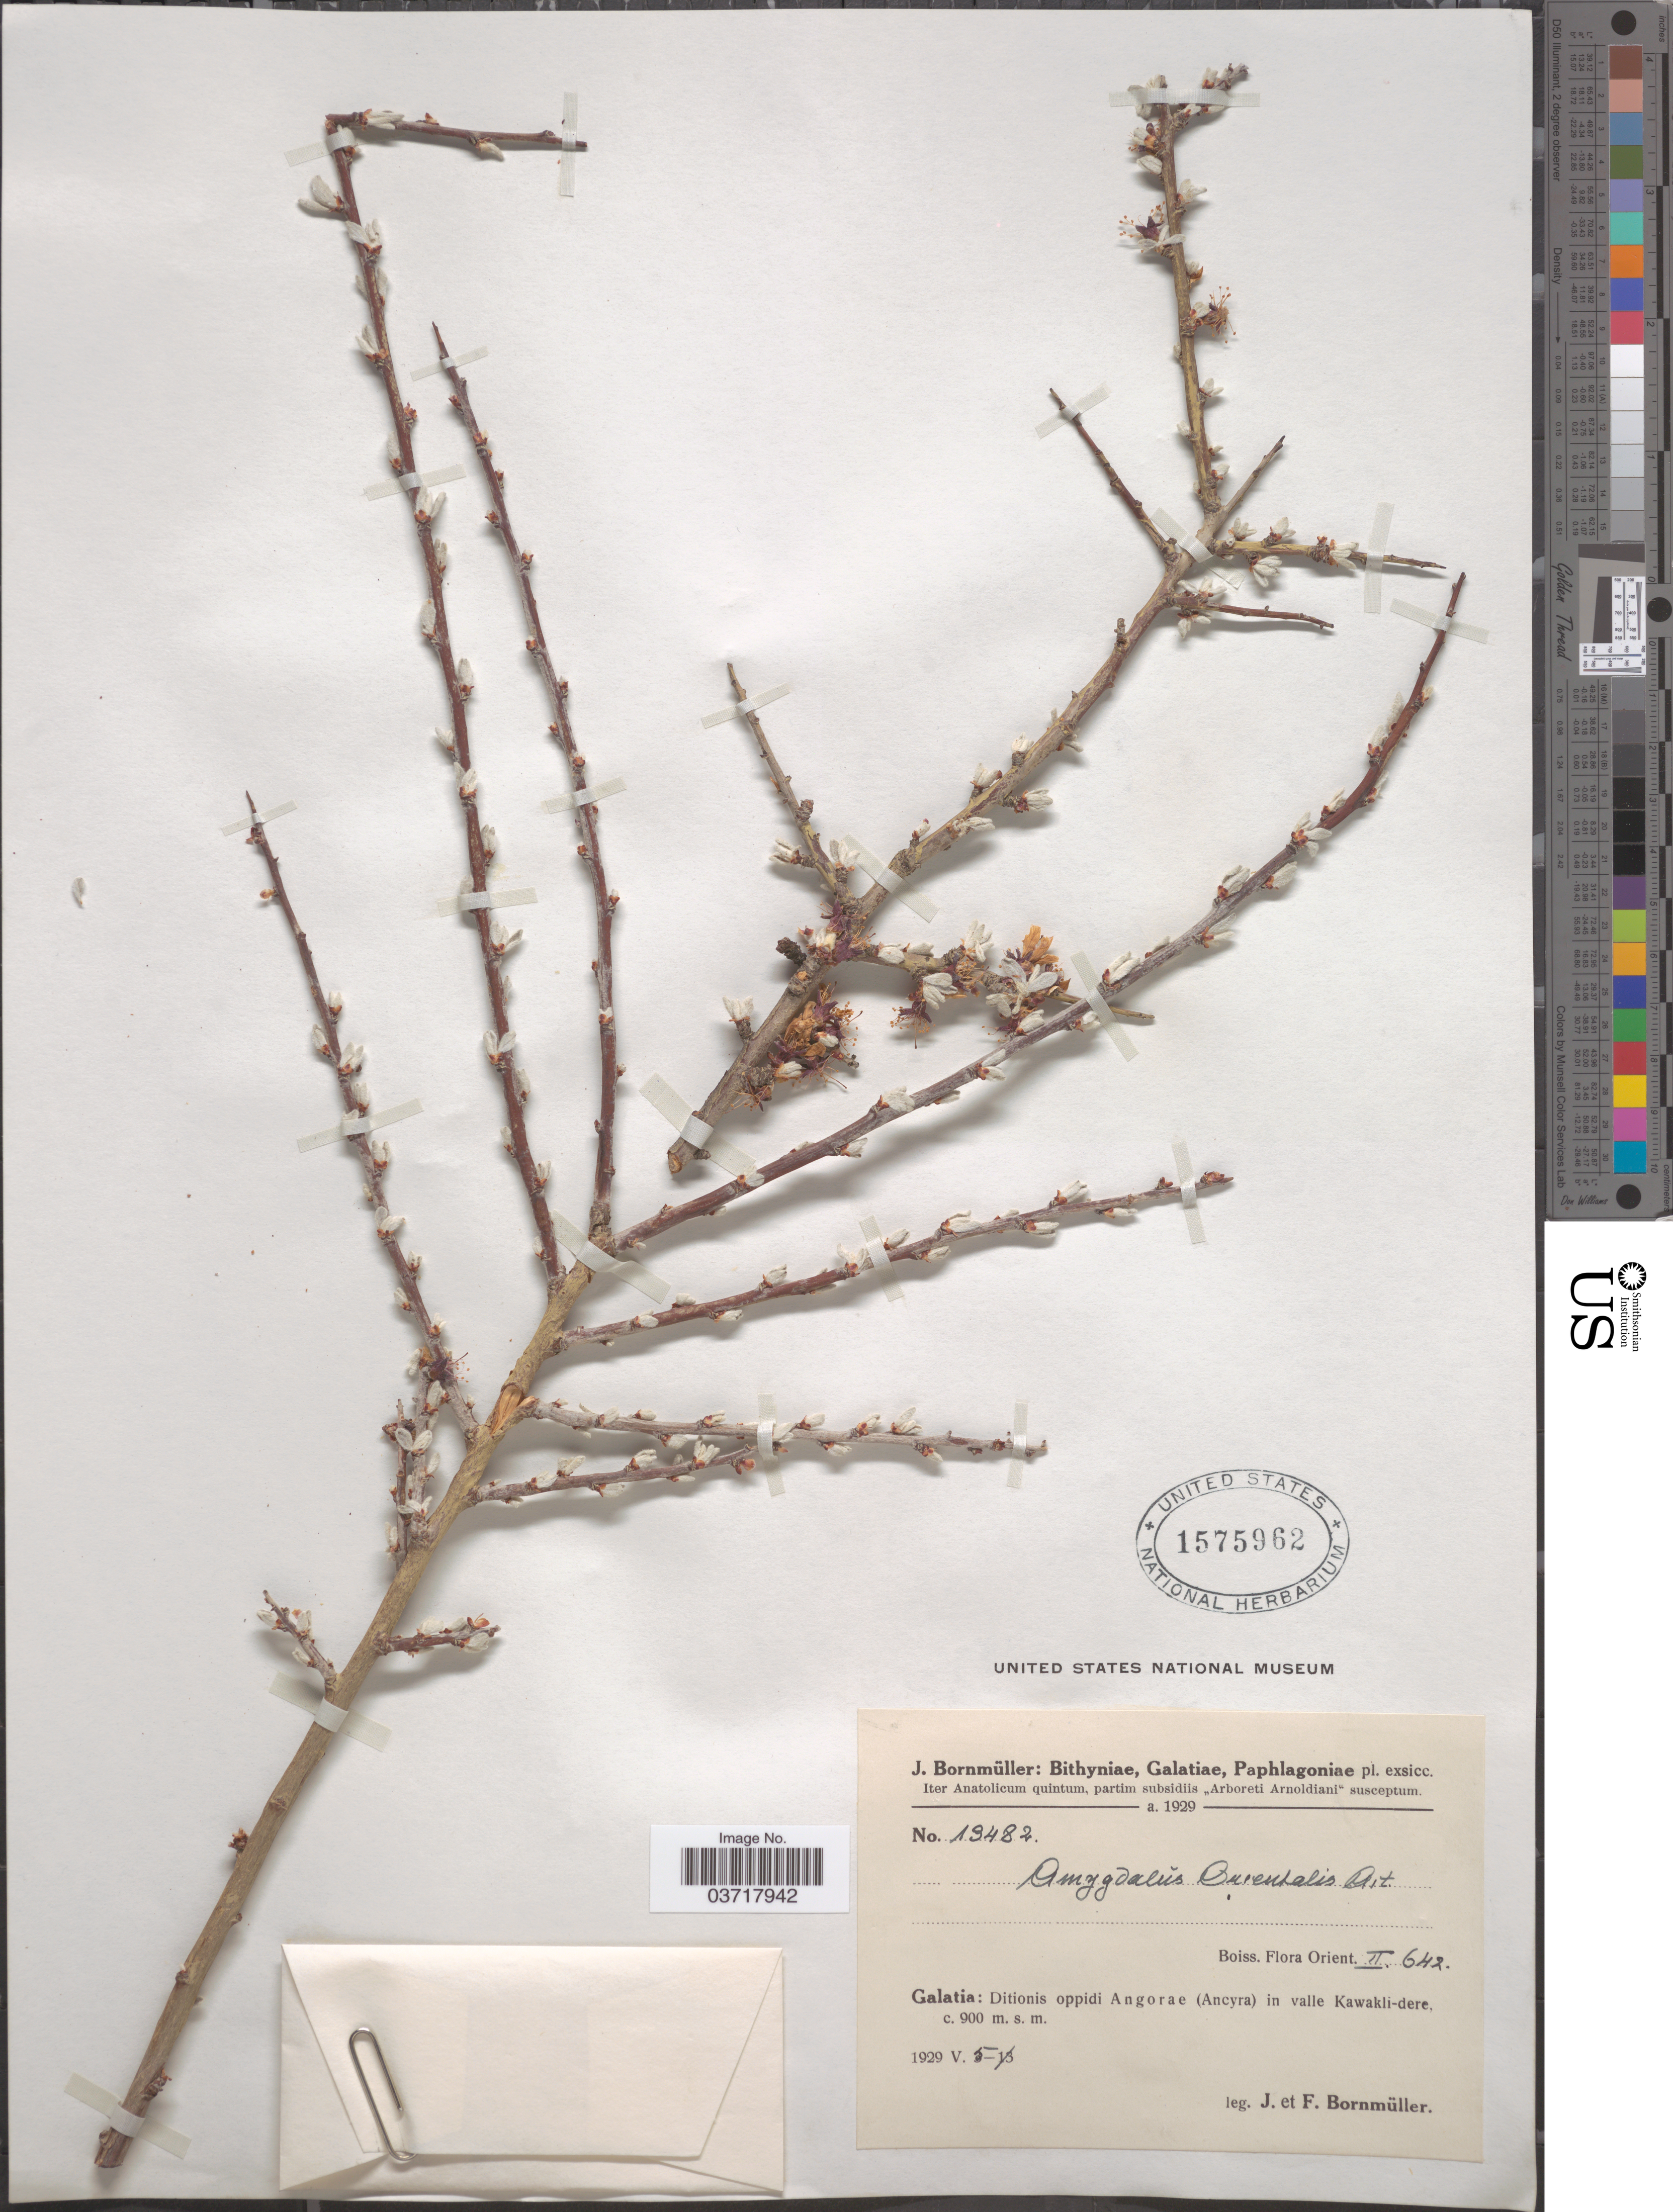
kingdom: Plantae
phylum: Tracheophyta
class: Magnoliopsida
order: Rosales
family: Rosaceae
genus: Prunus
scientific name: Prunus orientalis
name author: Koehne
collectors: J. Bornmüller & F. Bornmüller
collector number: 13484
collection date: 1929-05-05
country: Turkey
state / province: Ankara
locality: Galatia: Ditionis oppidi Angorae (Ancyra) in valle Kawakli-dere.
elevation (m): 900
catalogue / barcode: US 1575962